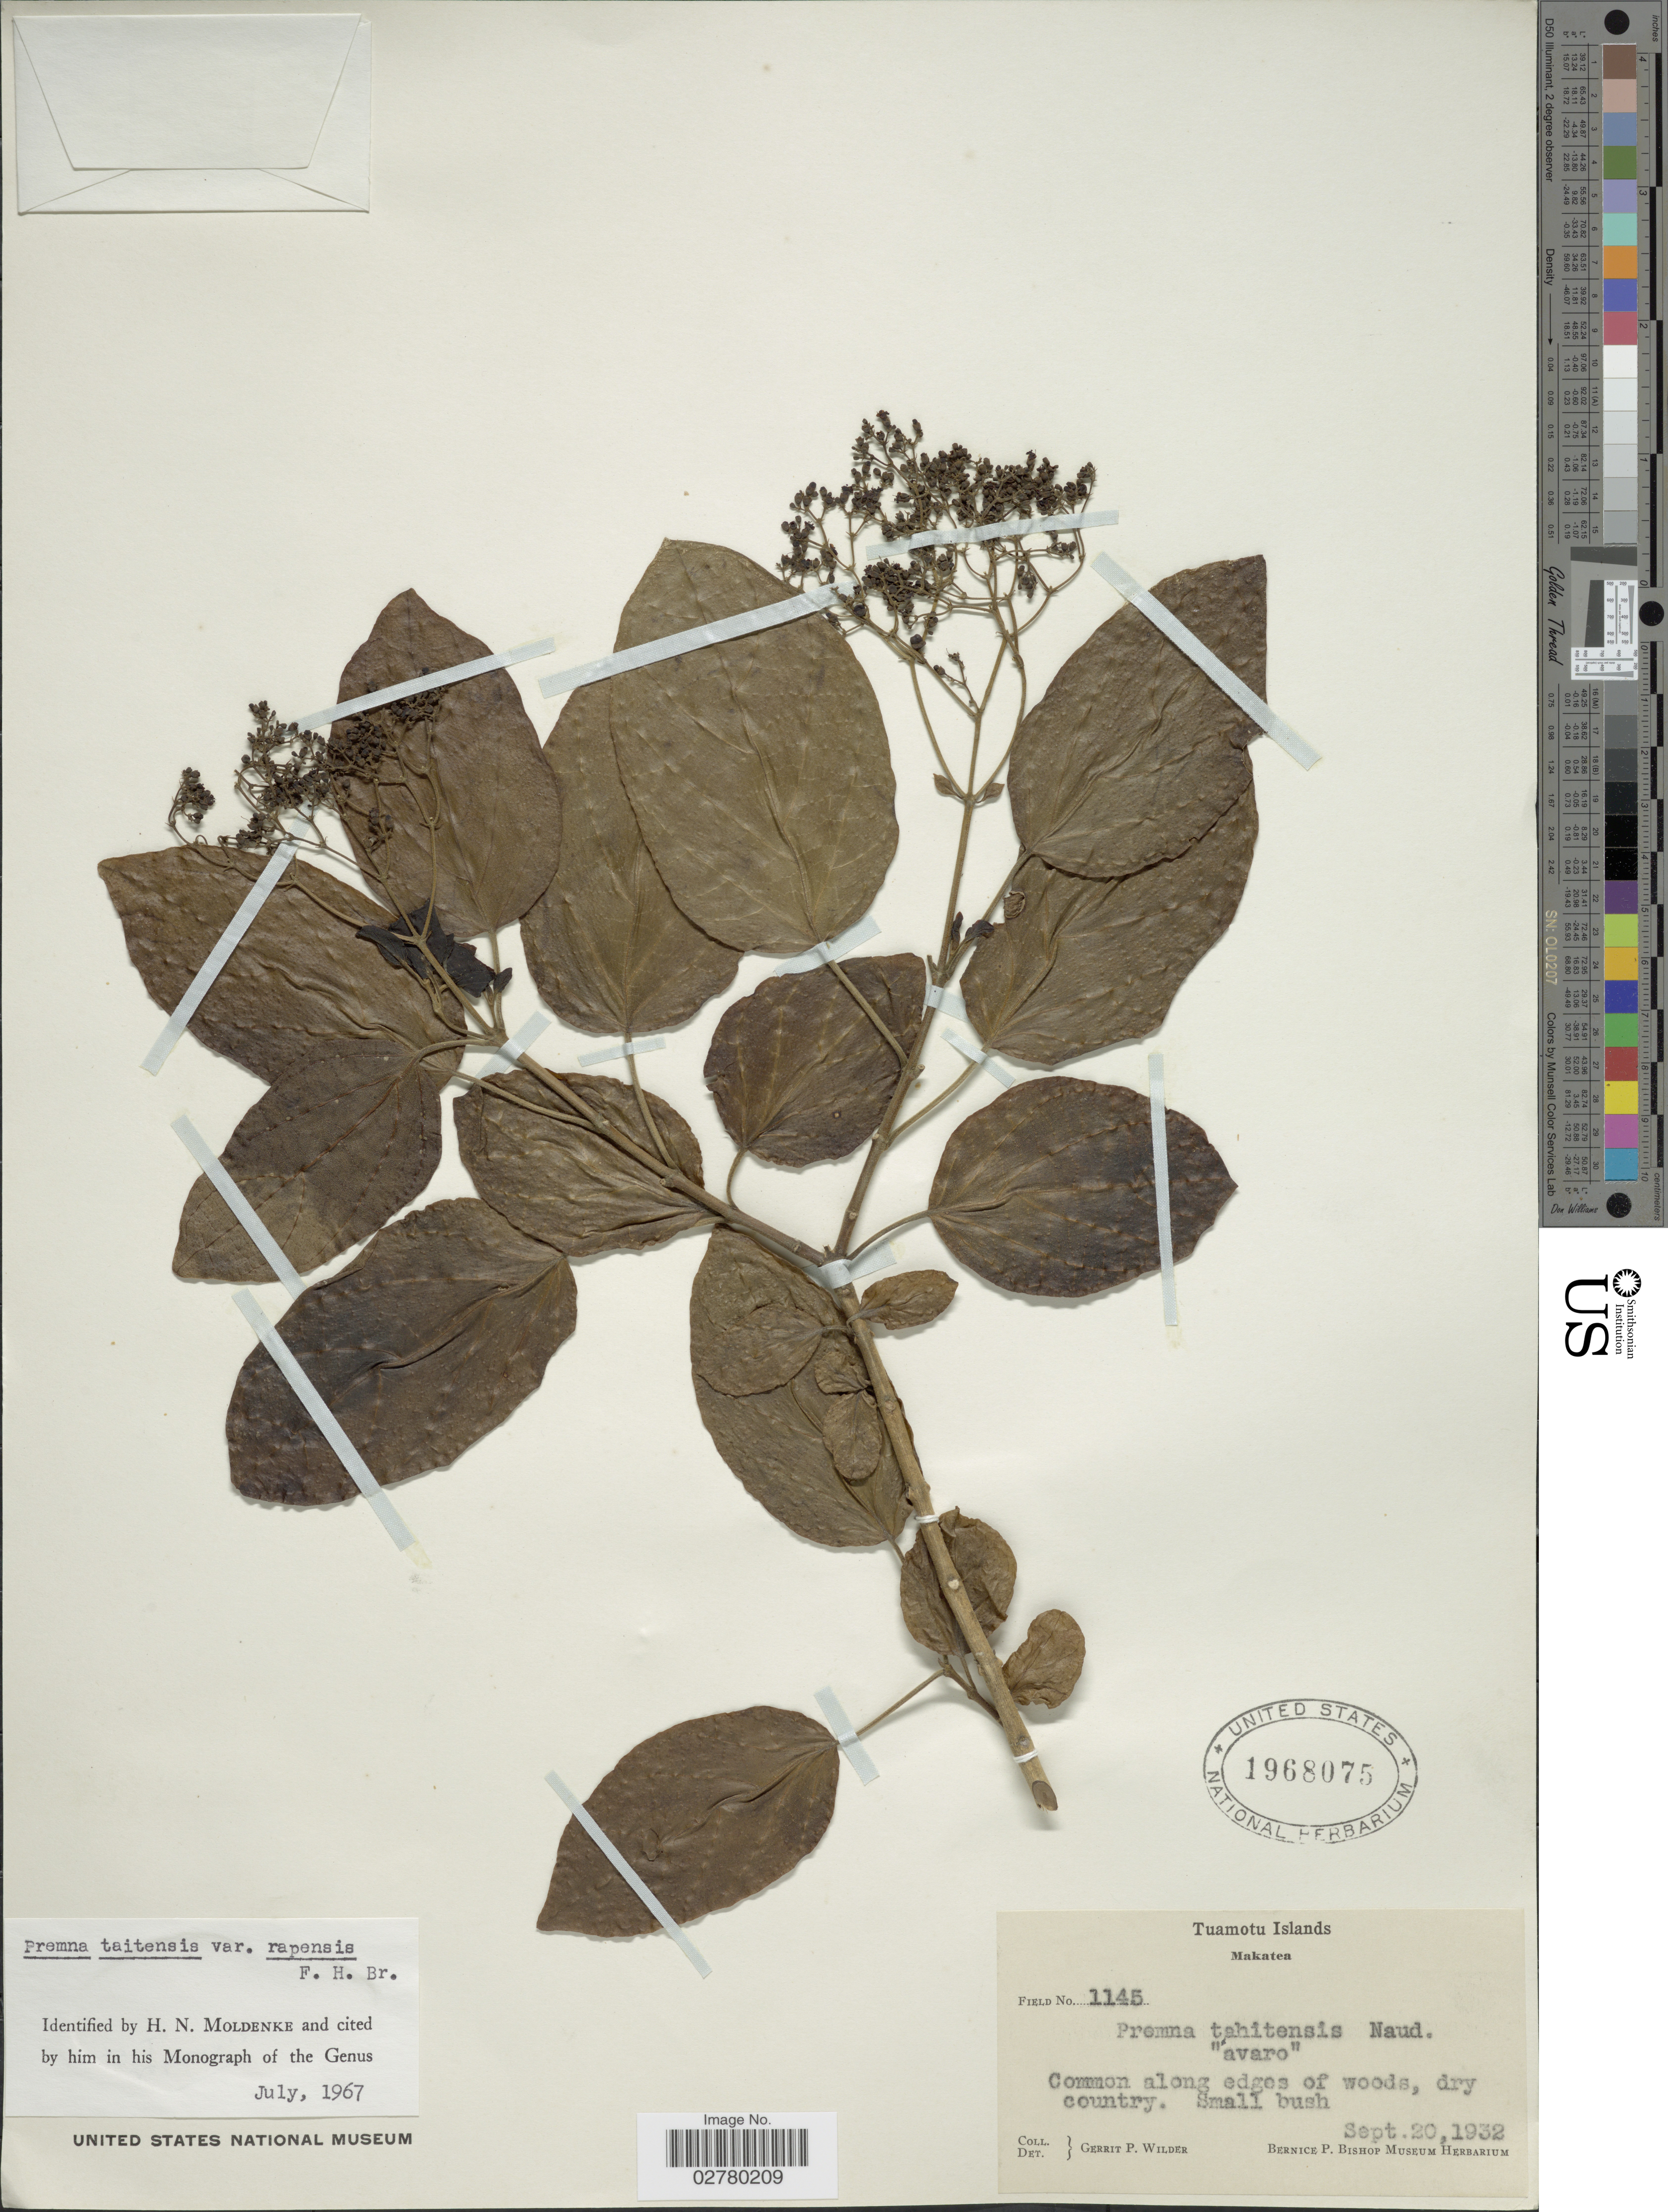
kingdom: Plantae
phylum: Tracheophyta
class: Magnoliopsida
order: Lamiales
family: Lamiaceae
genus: Premna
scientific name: Premna taitensis var. rapensis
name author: F. Br.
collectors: G. Wilder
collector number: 1145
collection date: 1932-09-20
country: French Polynesia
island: Makatea [Aurora]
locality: Tuamotu Islands. Makatea.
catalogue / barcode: US 1968075